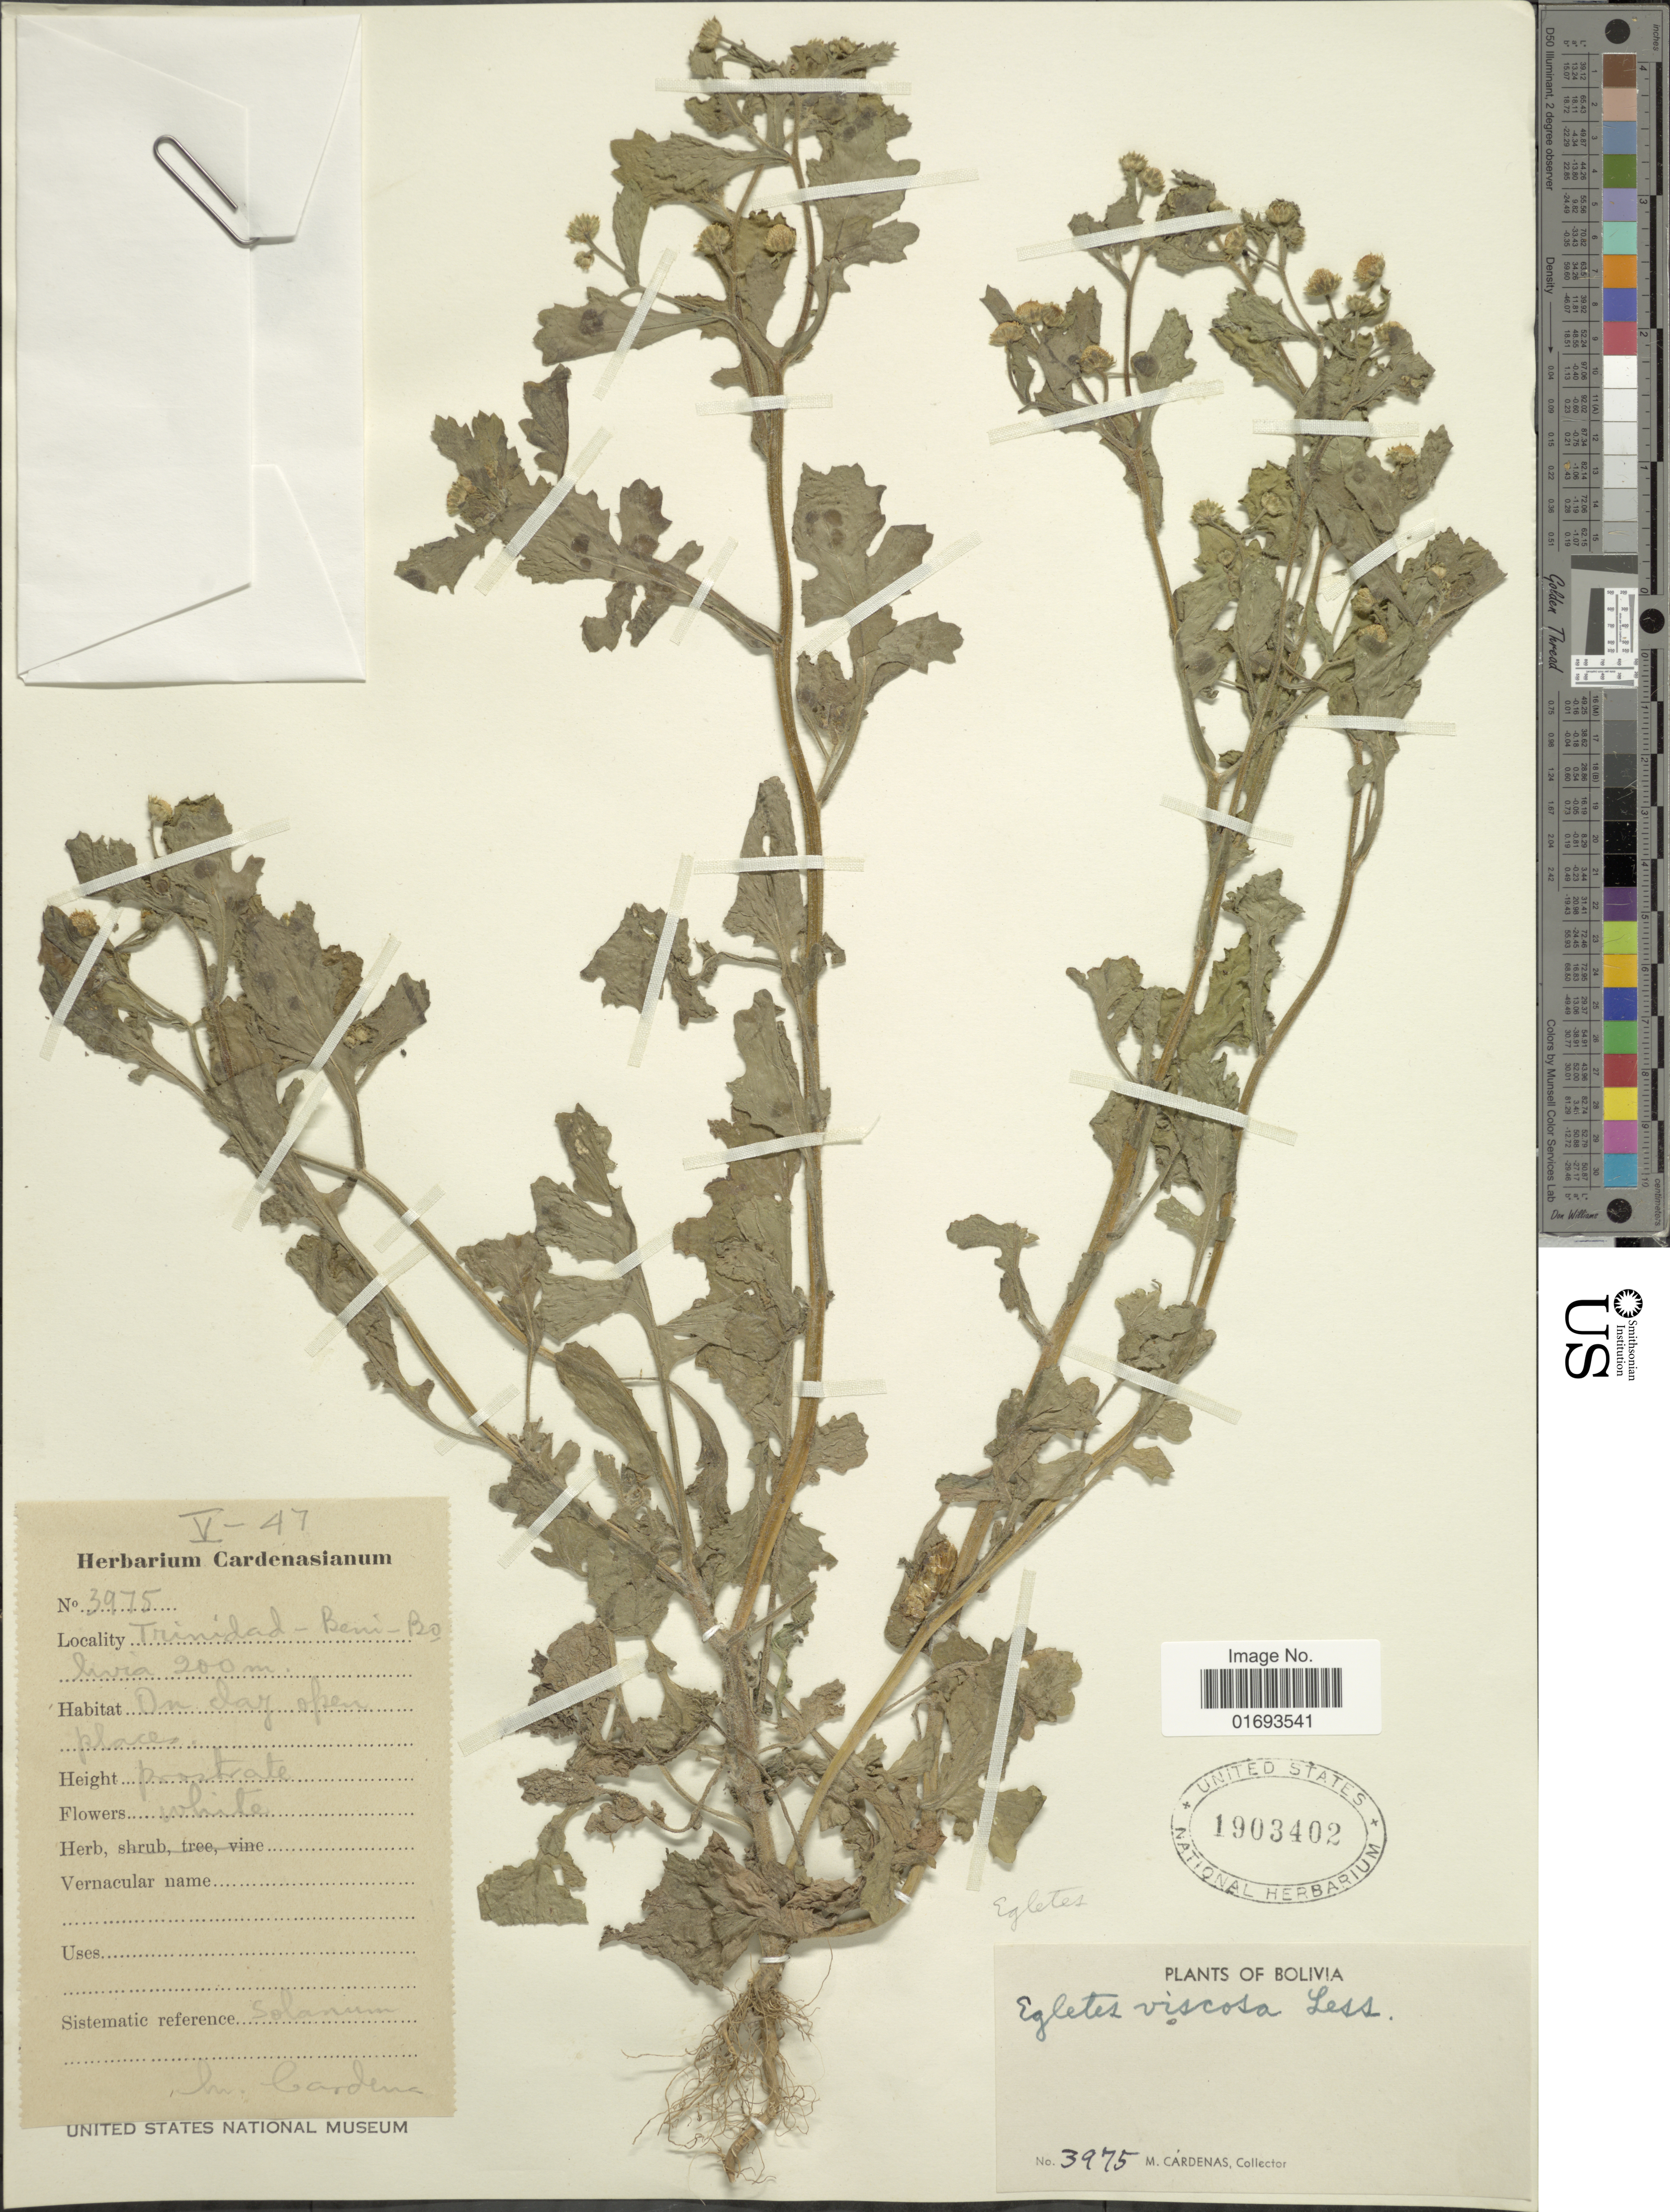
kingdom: Plantae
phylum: Tracheophyta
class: Magnoliopsida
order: Asterales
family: Asteraceae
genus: Egletes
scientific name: Egletes viscosa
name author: (L.) Less.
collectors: M. Cárdenas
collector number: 3975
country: Bolivia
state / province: Beni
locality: Bolivia. Trinidad-Beni-Bolivia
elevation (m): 200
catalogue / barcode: US 1903402